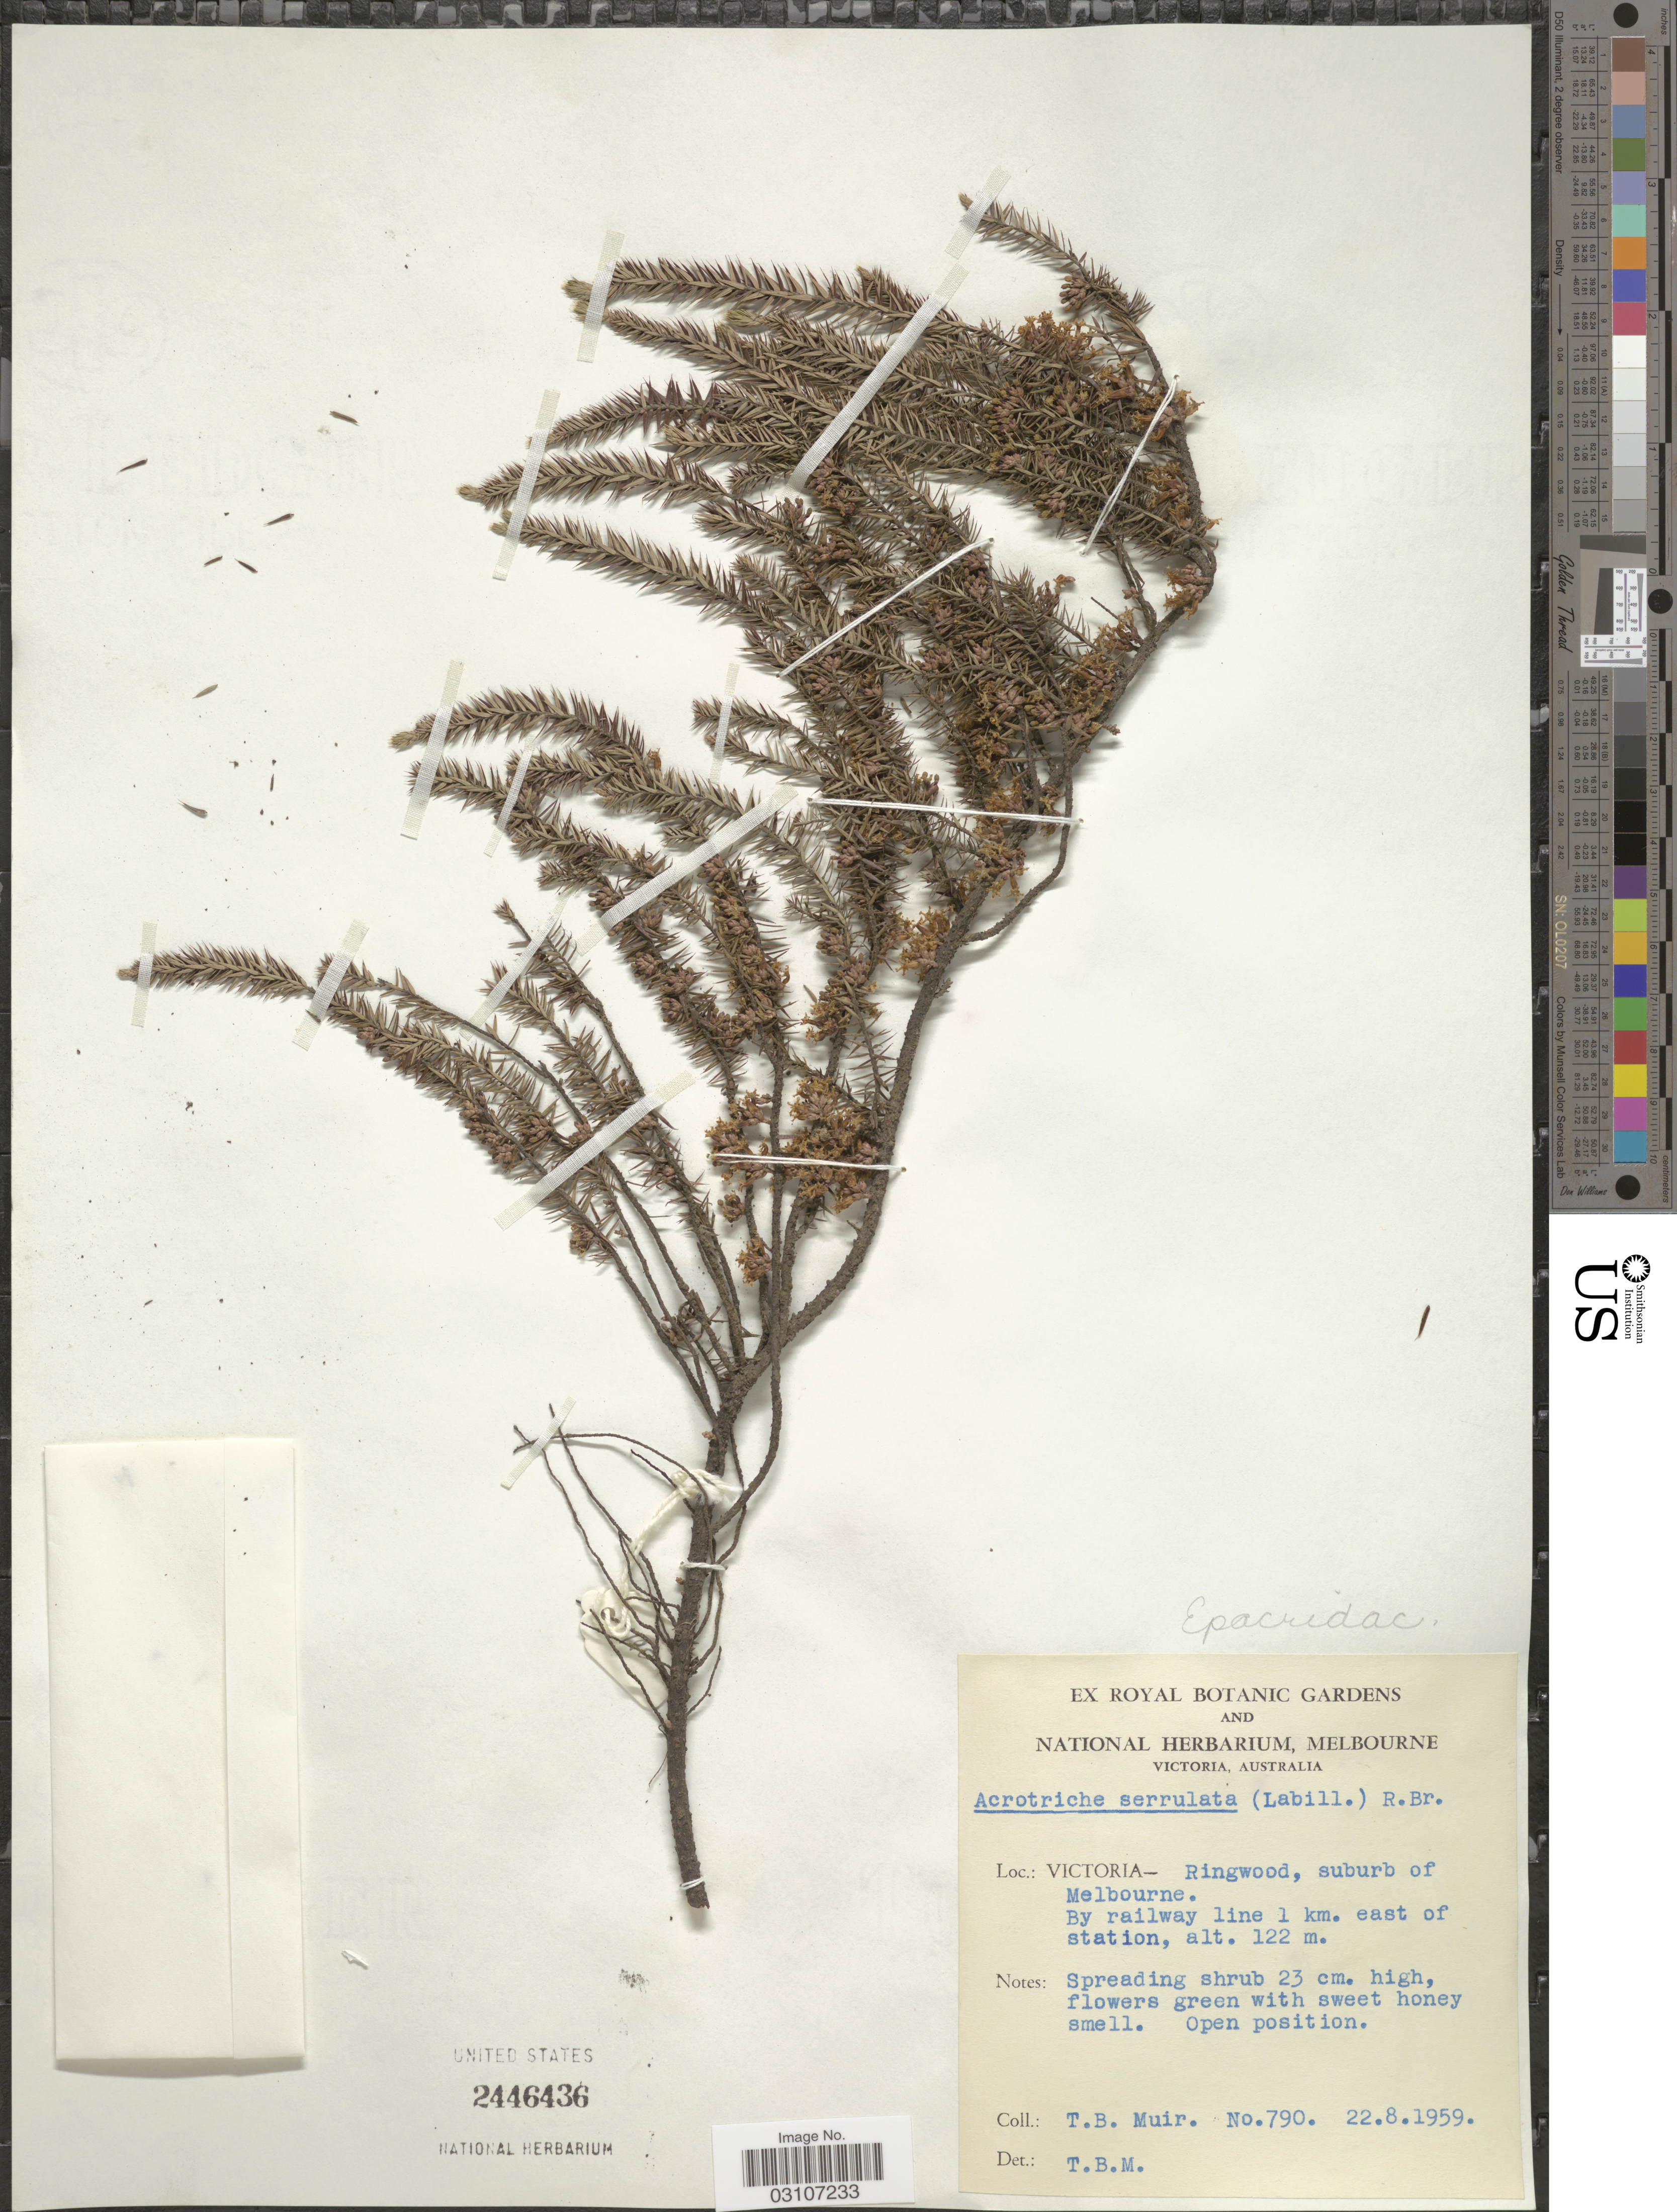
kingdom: Plantae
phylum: Tracheophyta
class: Magnoliopsida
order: Ericales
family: Ericaceae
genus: Acrotriche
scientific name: Acrotriche serrulata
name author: R. Br.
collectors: T. Muir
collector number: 790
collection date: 1959-08-22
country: Australia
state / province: Victoria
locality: Victoria - Ringwood, suburb of Melbourne. By railway line 1 km. east of station.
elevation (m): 122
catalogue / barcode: US 2446436